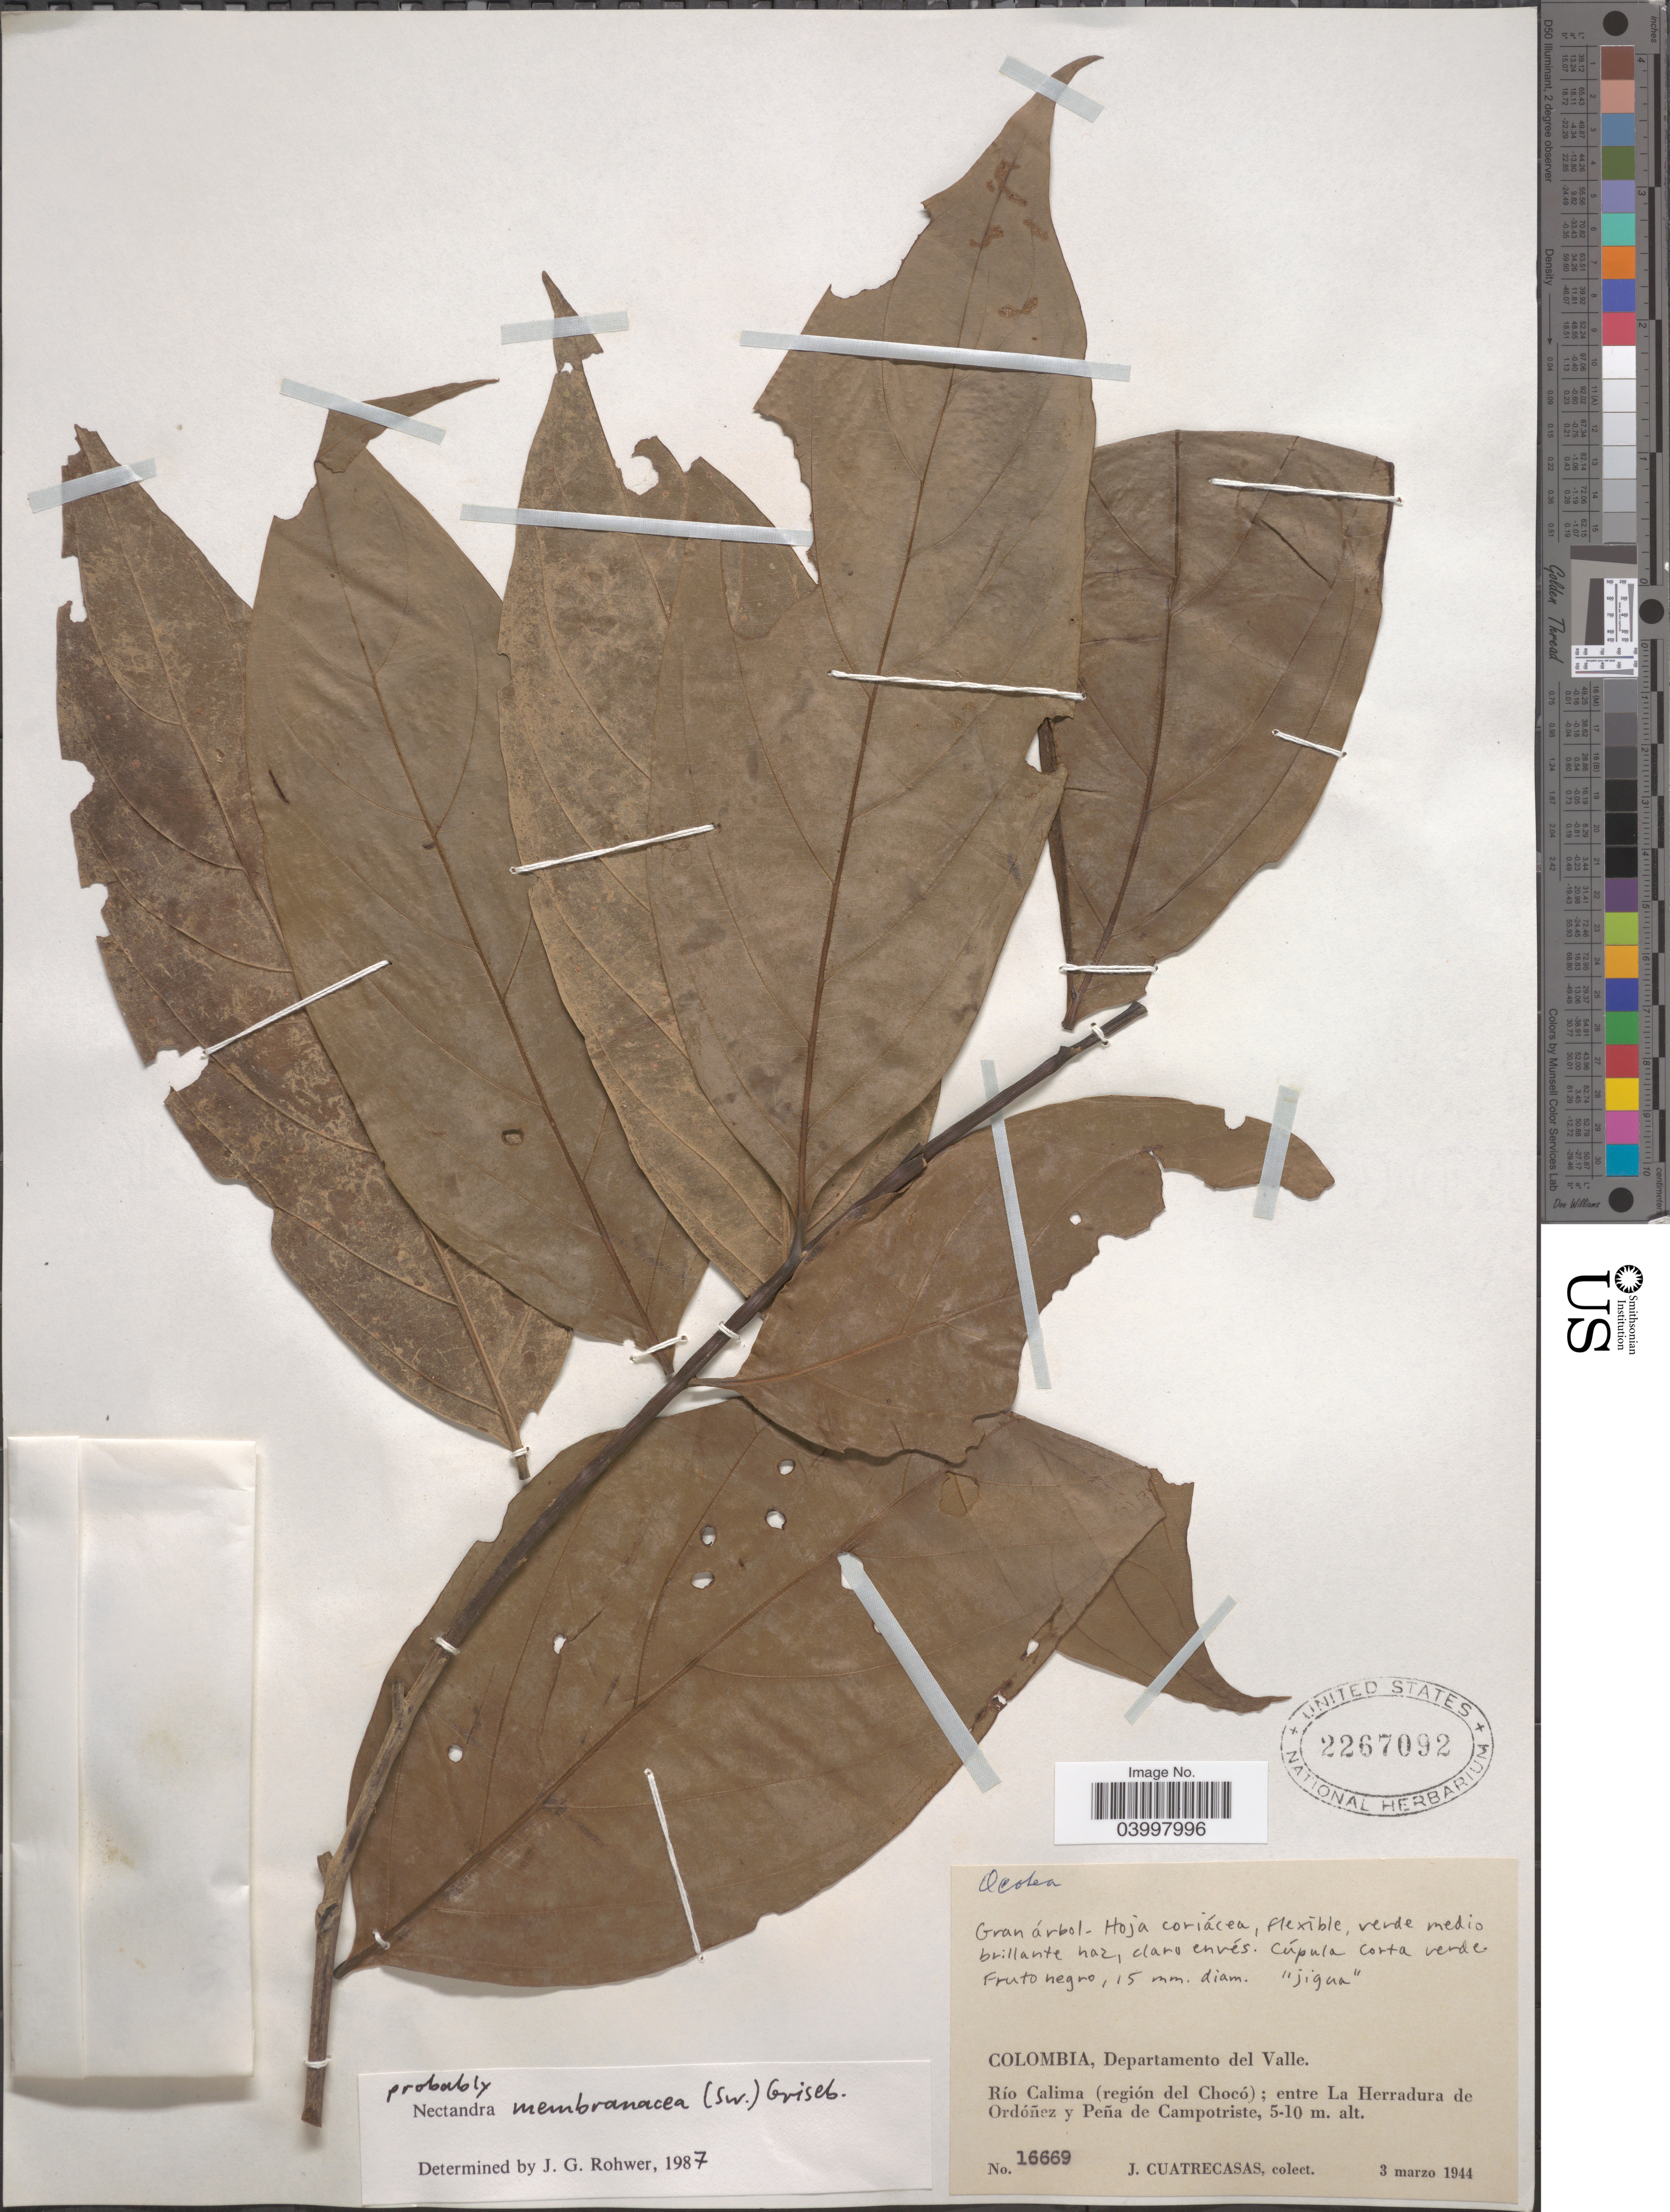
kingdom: Plantae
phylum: Tracheophyta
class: Magnoliopsida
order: Laurales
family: Lauraceae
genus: Nectandra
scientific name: Nectandra membranacea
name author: (Sw.) Griseb.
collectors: J. Cuatrecasas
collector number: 16669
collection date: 1944-03-03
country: Colombia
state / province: Valle del Cauca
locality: Departamento del Valle. Río Calima (región del Chocó); entre La Herradura de Ordóñez y Peña de Campotriste.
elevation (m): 5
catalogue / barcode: US 2267092